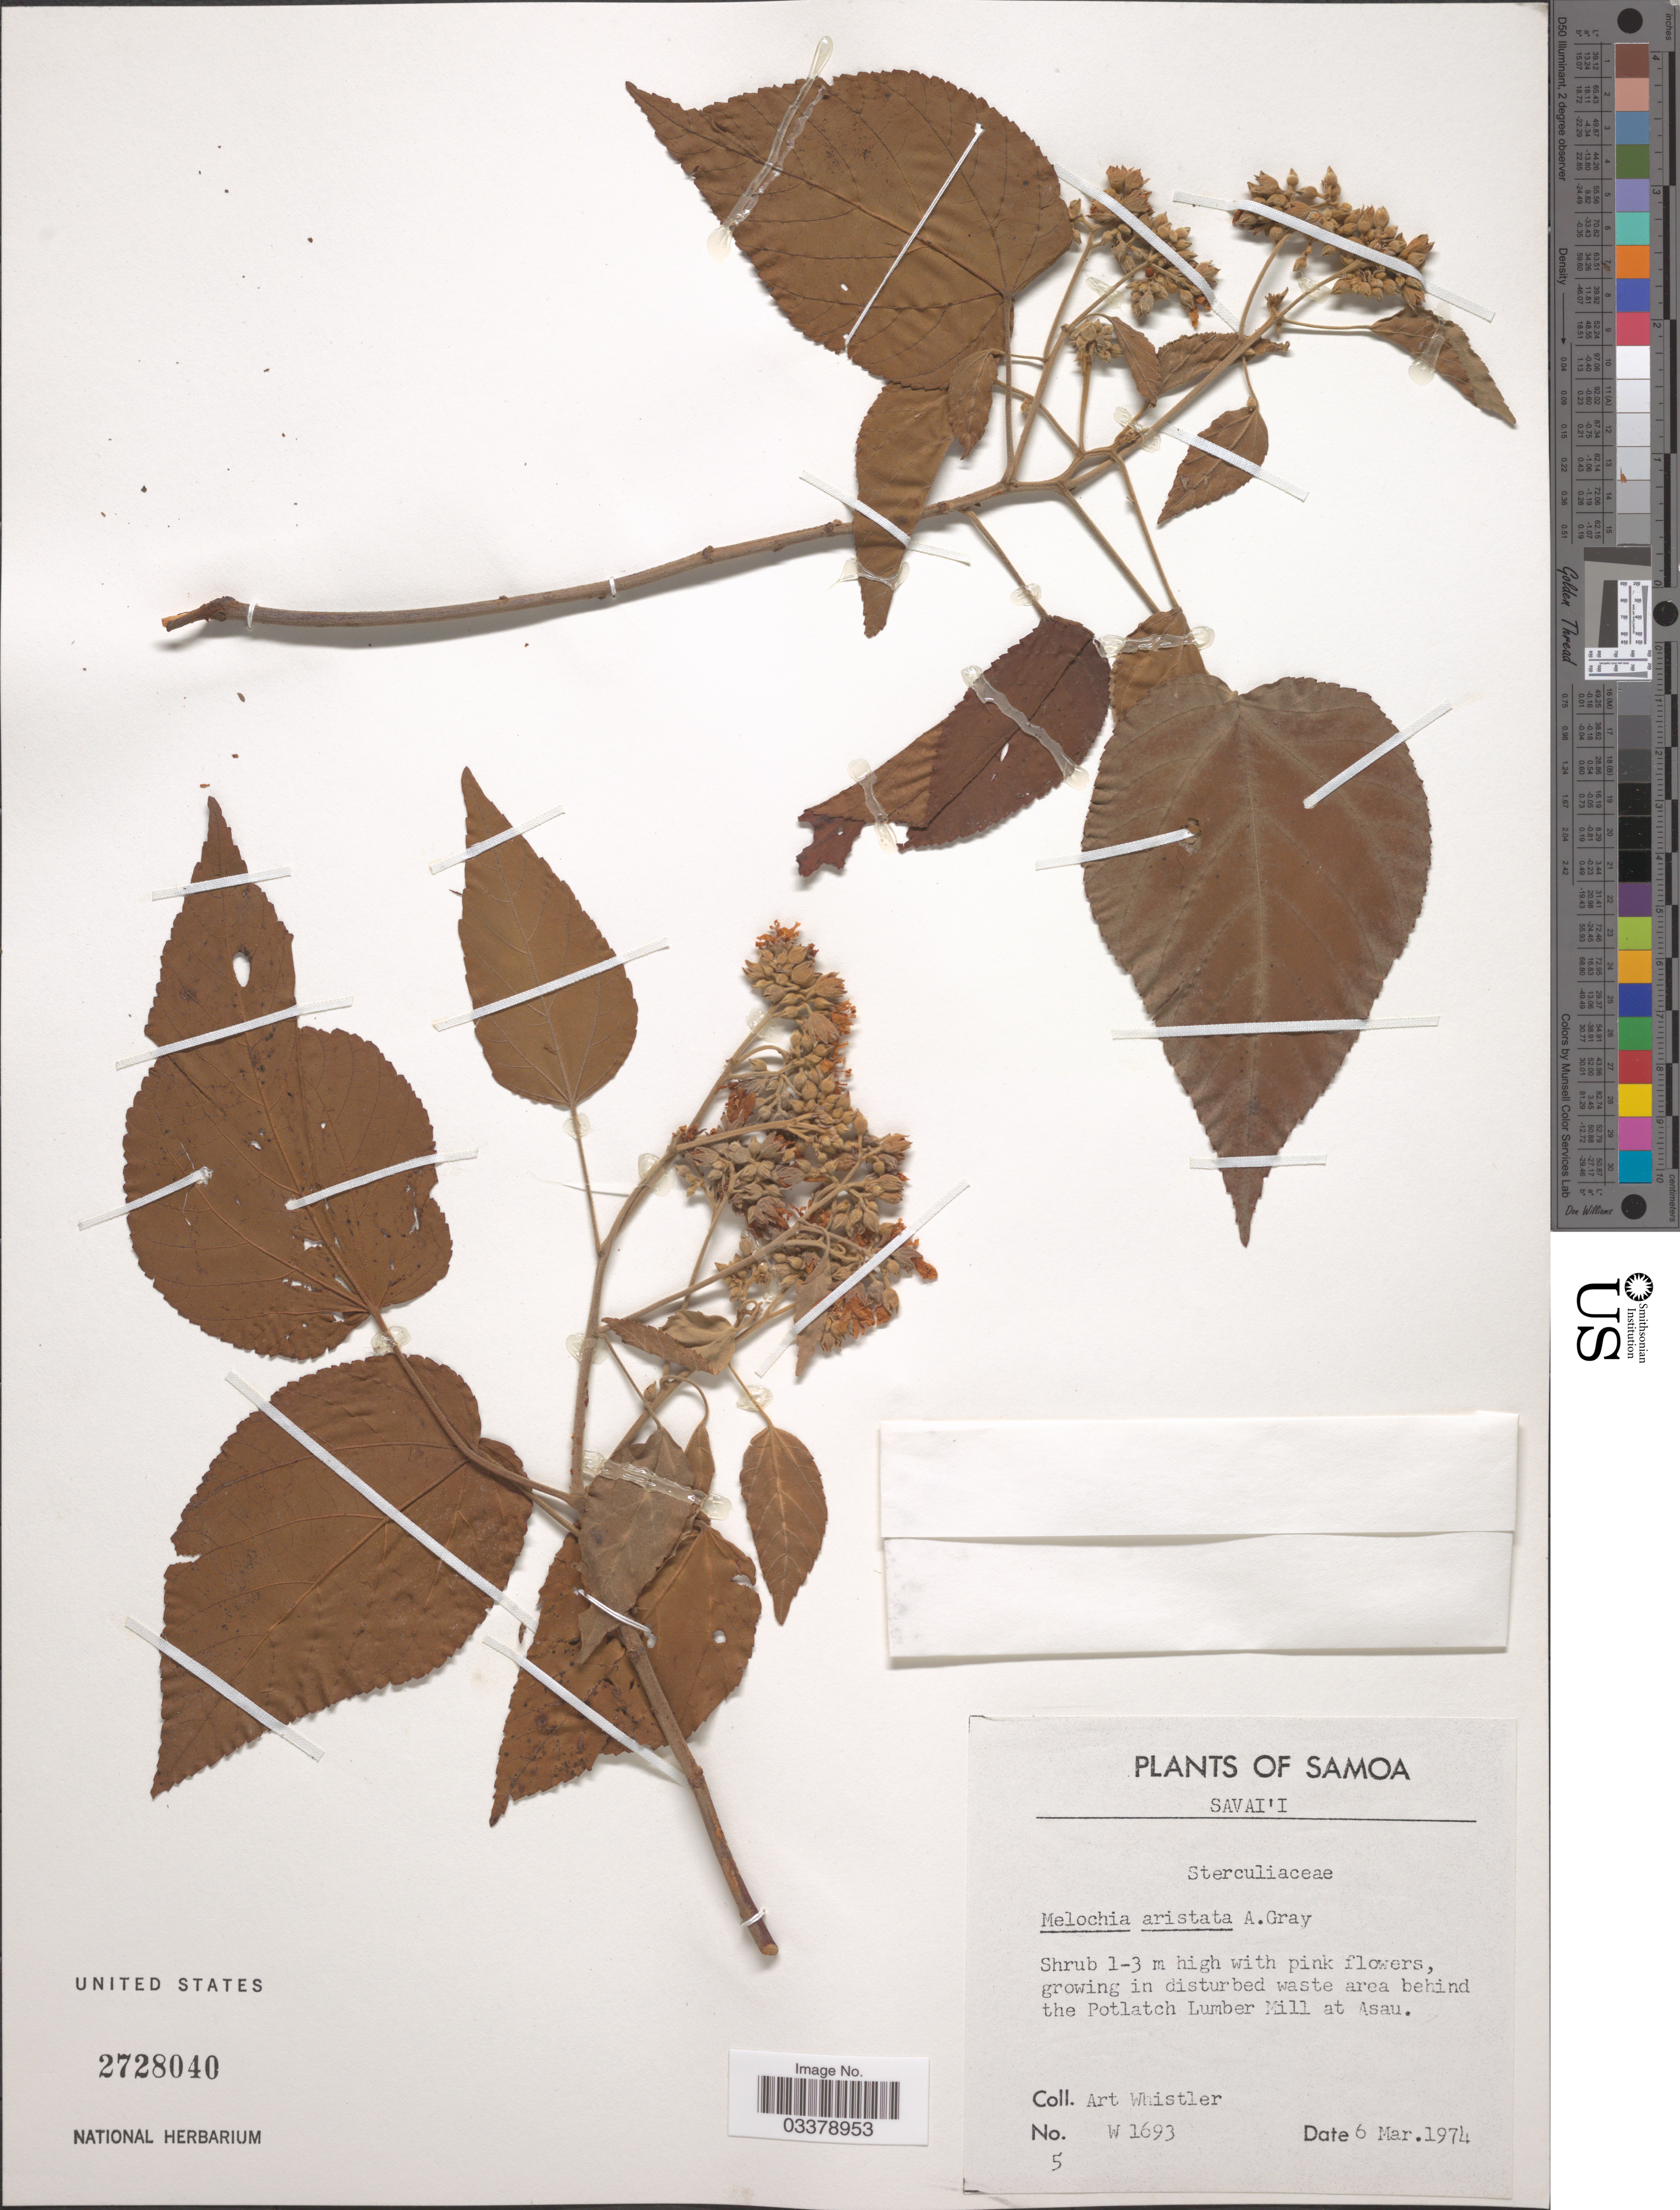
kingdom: Plantae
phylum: Tracheophyta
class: Magnoliopsida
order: Malvales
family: Malvaceae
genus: Melochia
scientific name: Melochia aristata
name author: A. Gray in Wilkes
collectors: A. Whistler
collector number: W 1693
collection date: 1974-03-06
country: Samoa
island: Savai'i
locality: Savai'i, growing in disturbed waste area behind the Potlatch Lumber Mill at Asau.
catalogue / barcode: US 2728040